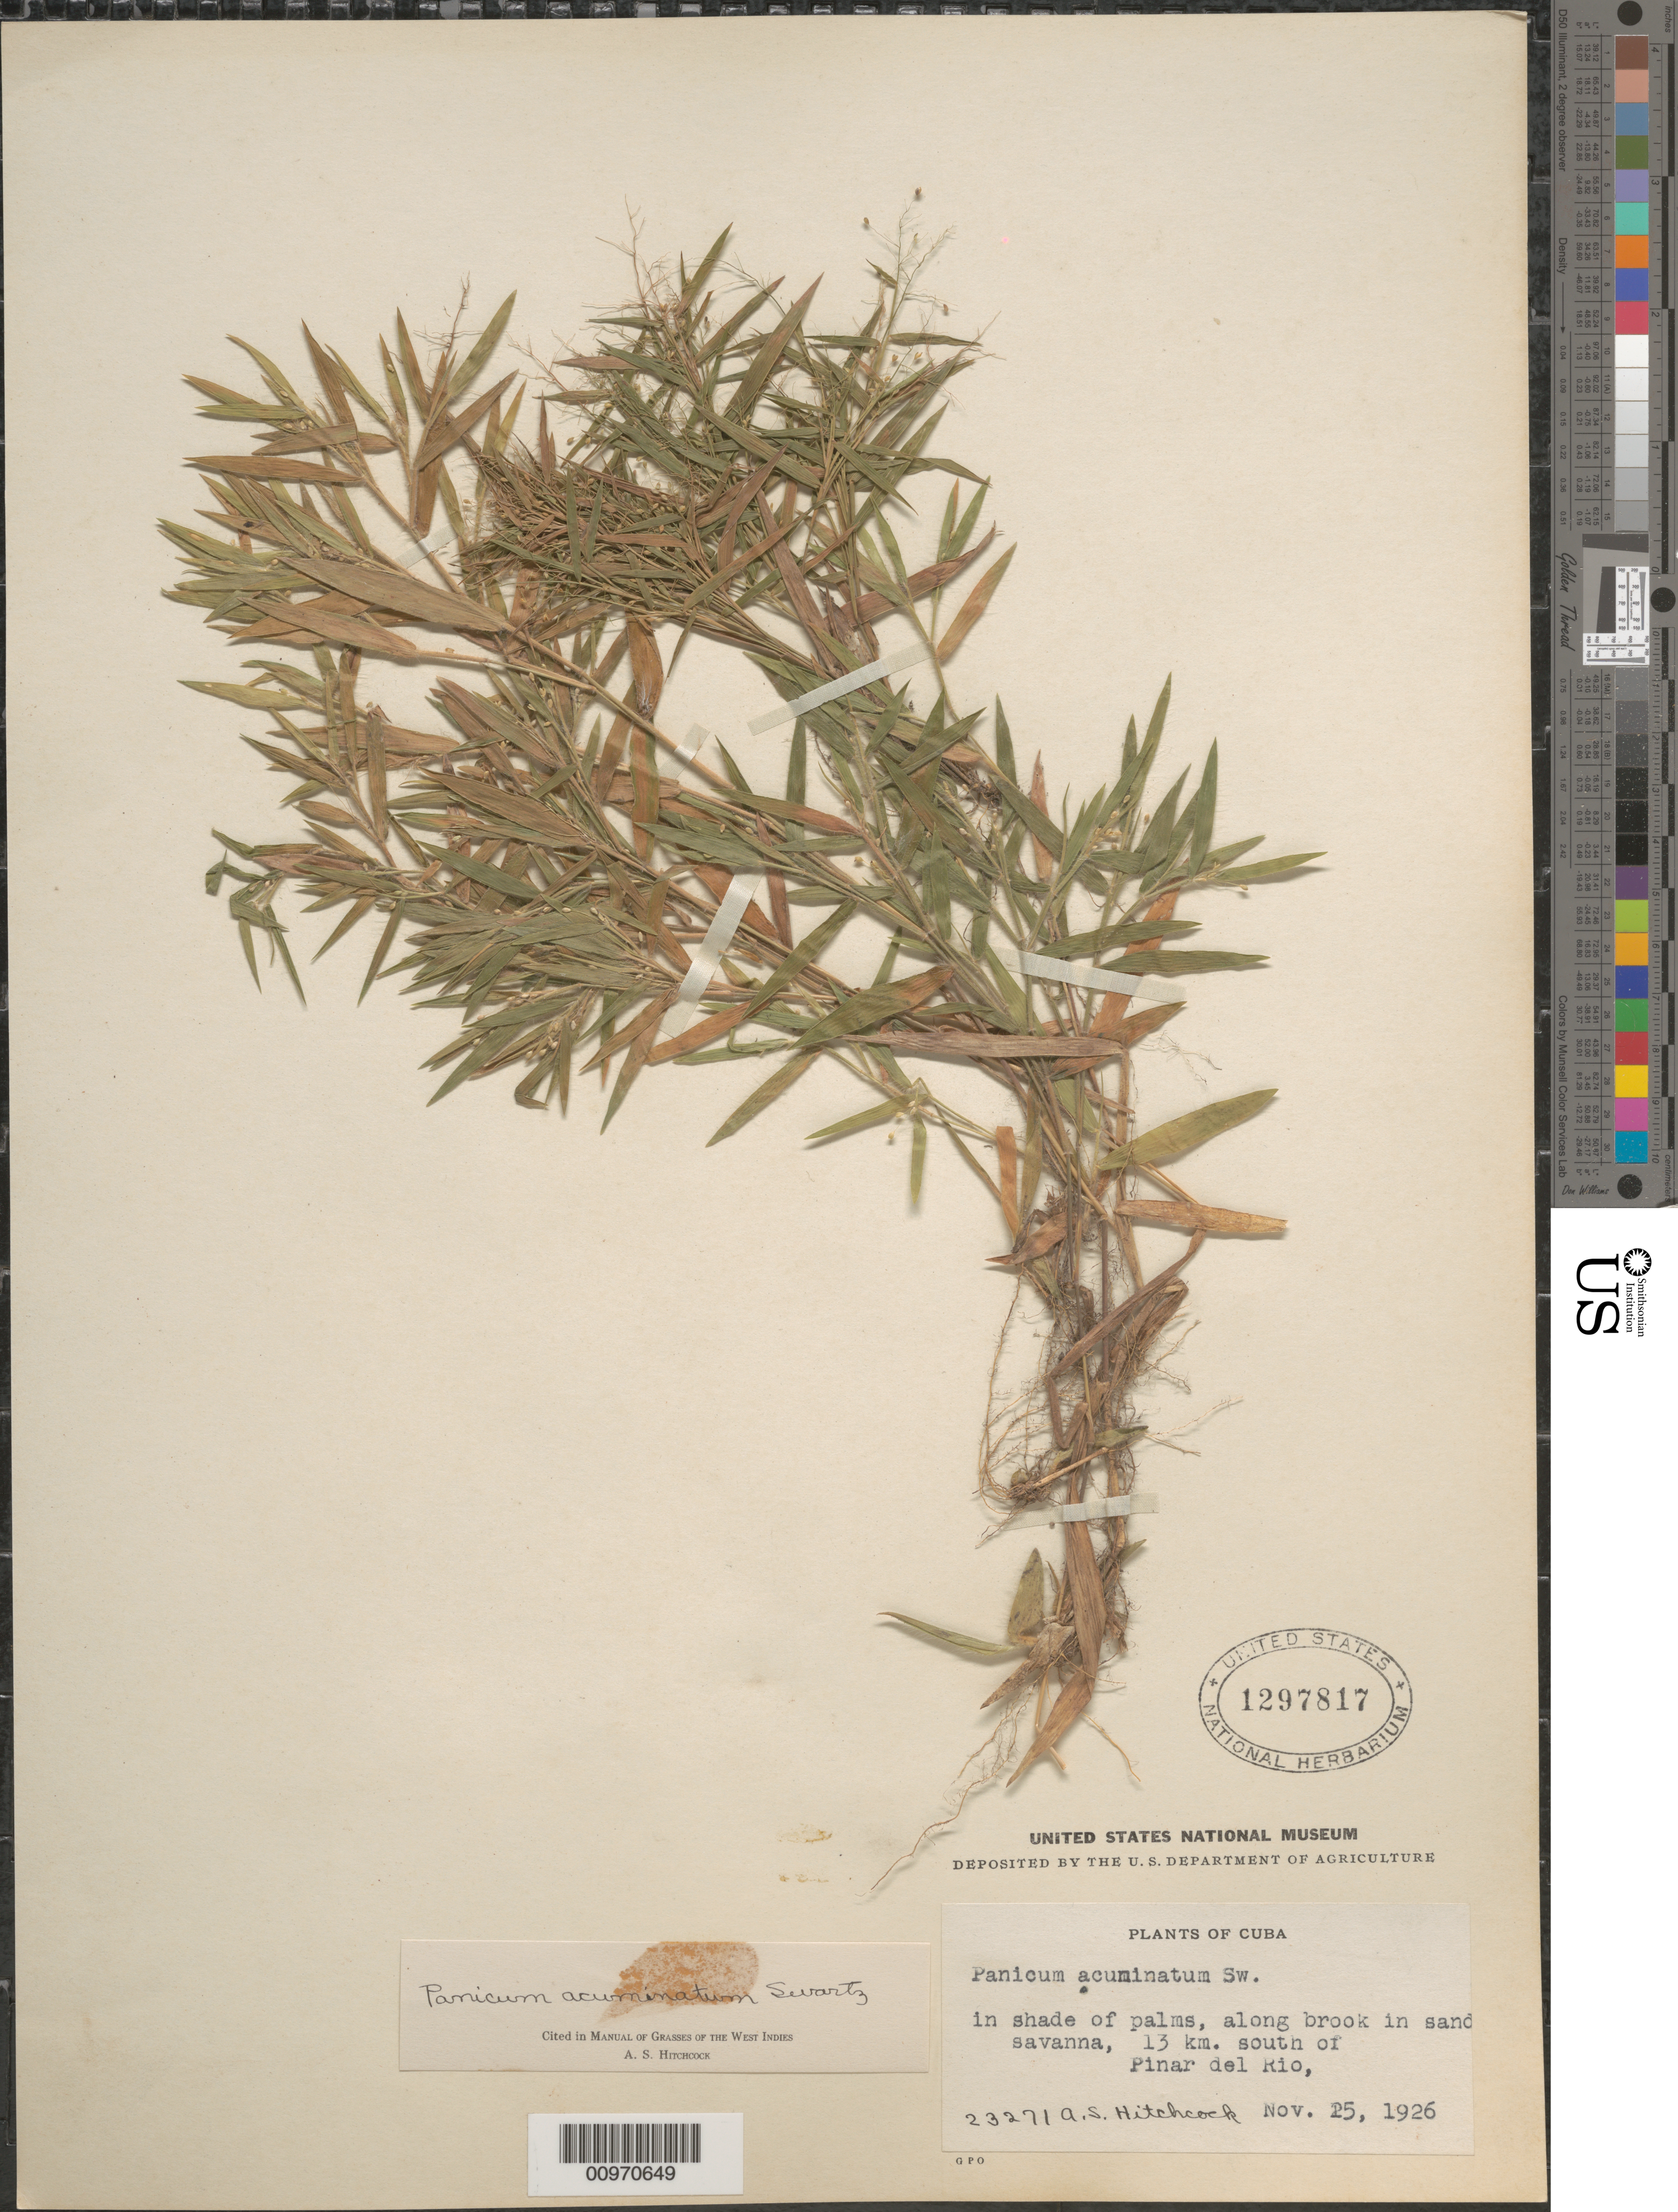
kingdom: Plantae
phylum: Tracheophyta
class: Liliopsida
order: Poales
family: Poaceae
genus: Panicum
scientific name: Panicum acuminatum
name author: Sw.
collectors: A. S. Hitchcock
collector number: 23271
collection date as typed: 25 Nov 1926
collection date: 1926-11-25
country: Cuba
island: Cuba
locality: Pinar del Río, 13 km south of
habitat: In shade of palms, along brook in sand savanna.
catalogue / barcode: US 1297817